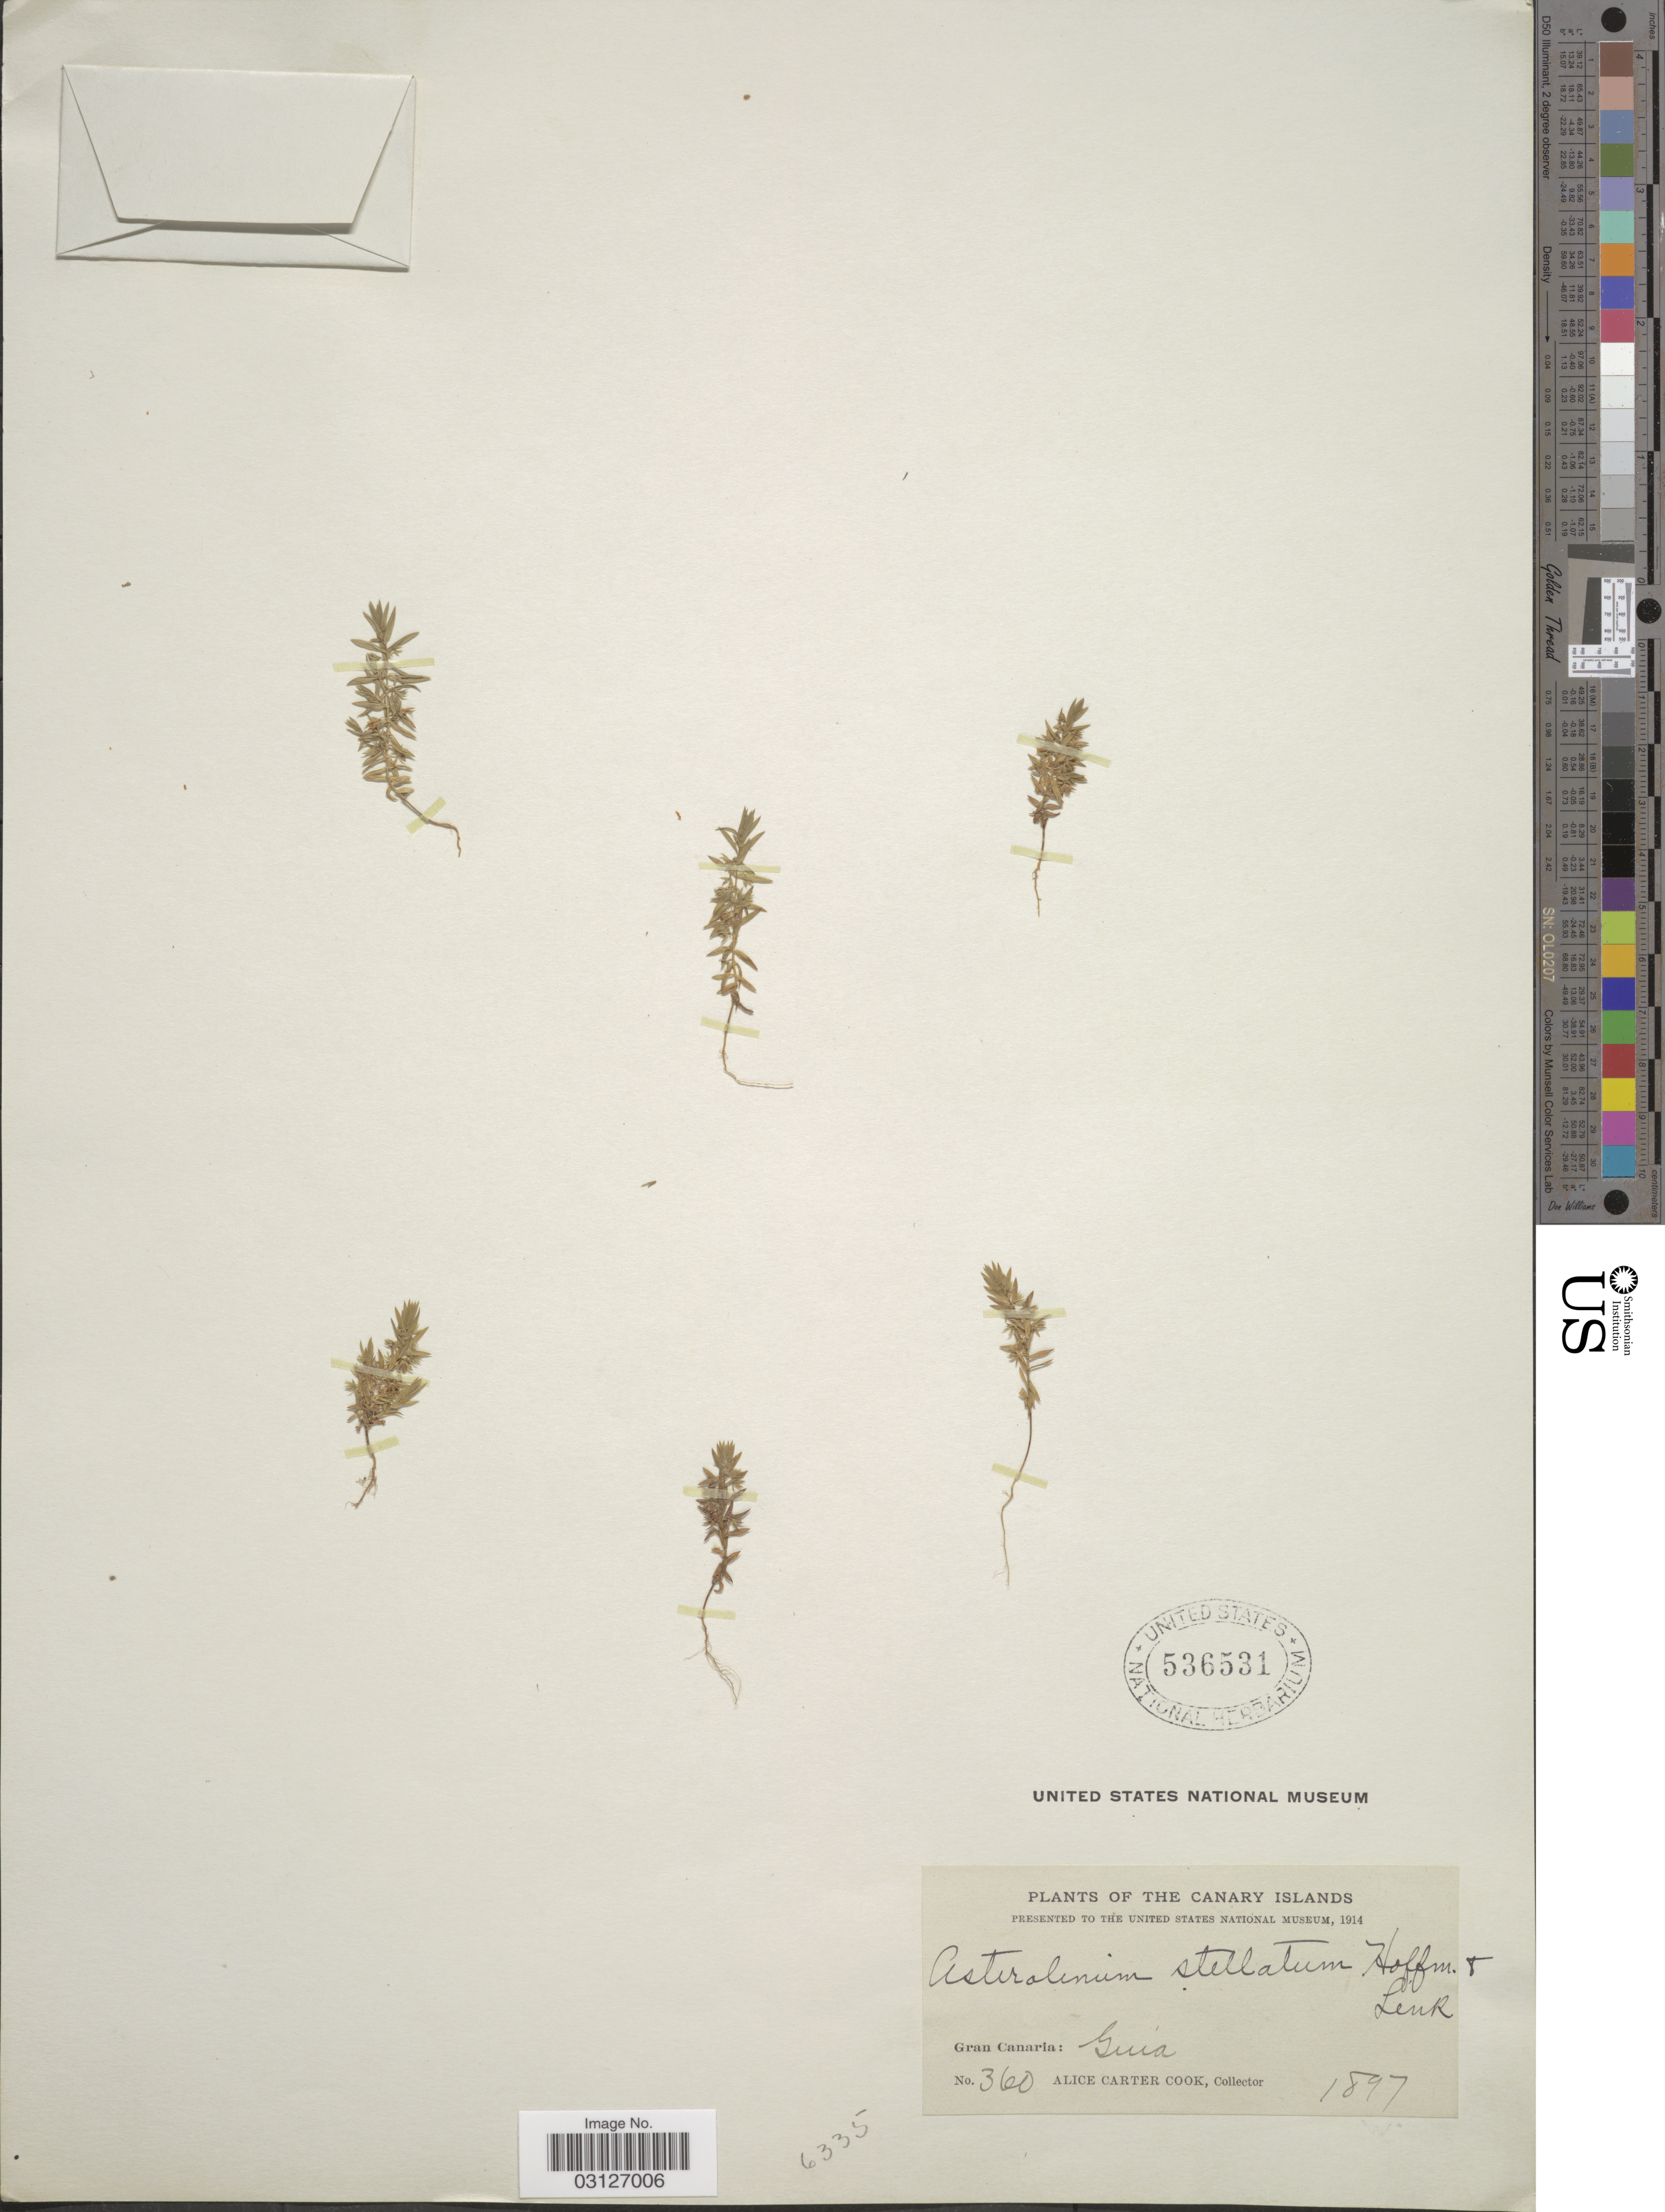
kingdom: Plantae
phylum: Tracheophyta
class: Magnoliopsida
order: Ericales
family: Primulaceae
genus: Asterolinon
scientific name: Asterolinon stellatum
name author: Hoffmanns. & Link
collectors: Alice C. Cook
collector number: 360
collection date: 1897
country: Spain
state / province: Canarias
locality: The Canary Islands, Gran Canaria: Guia.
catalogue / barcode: US 536531